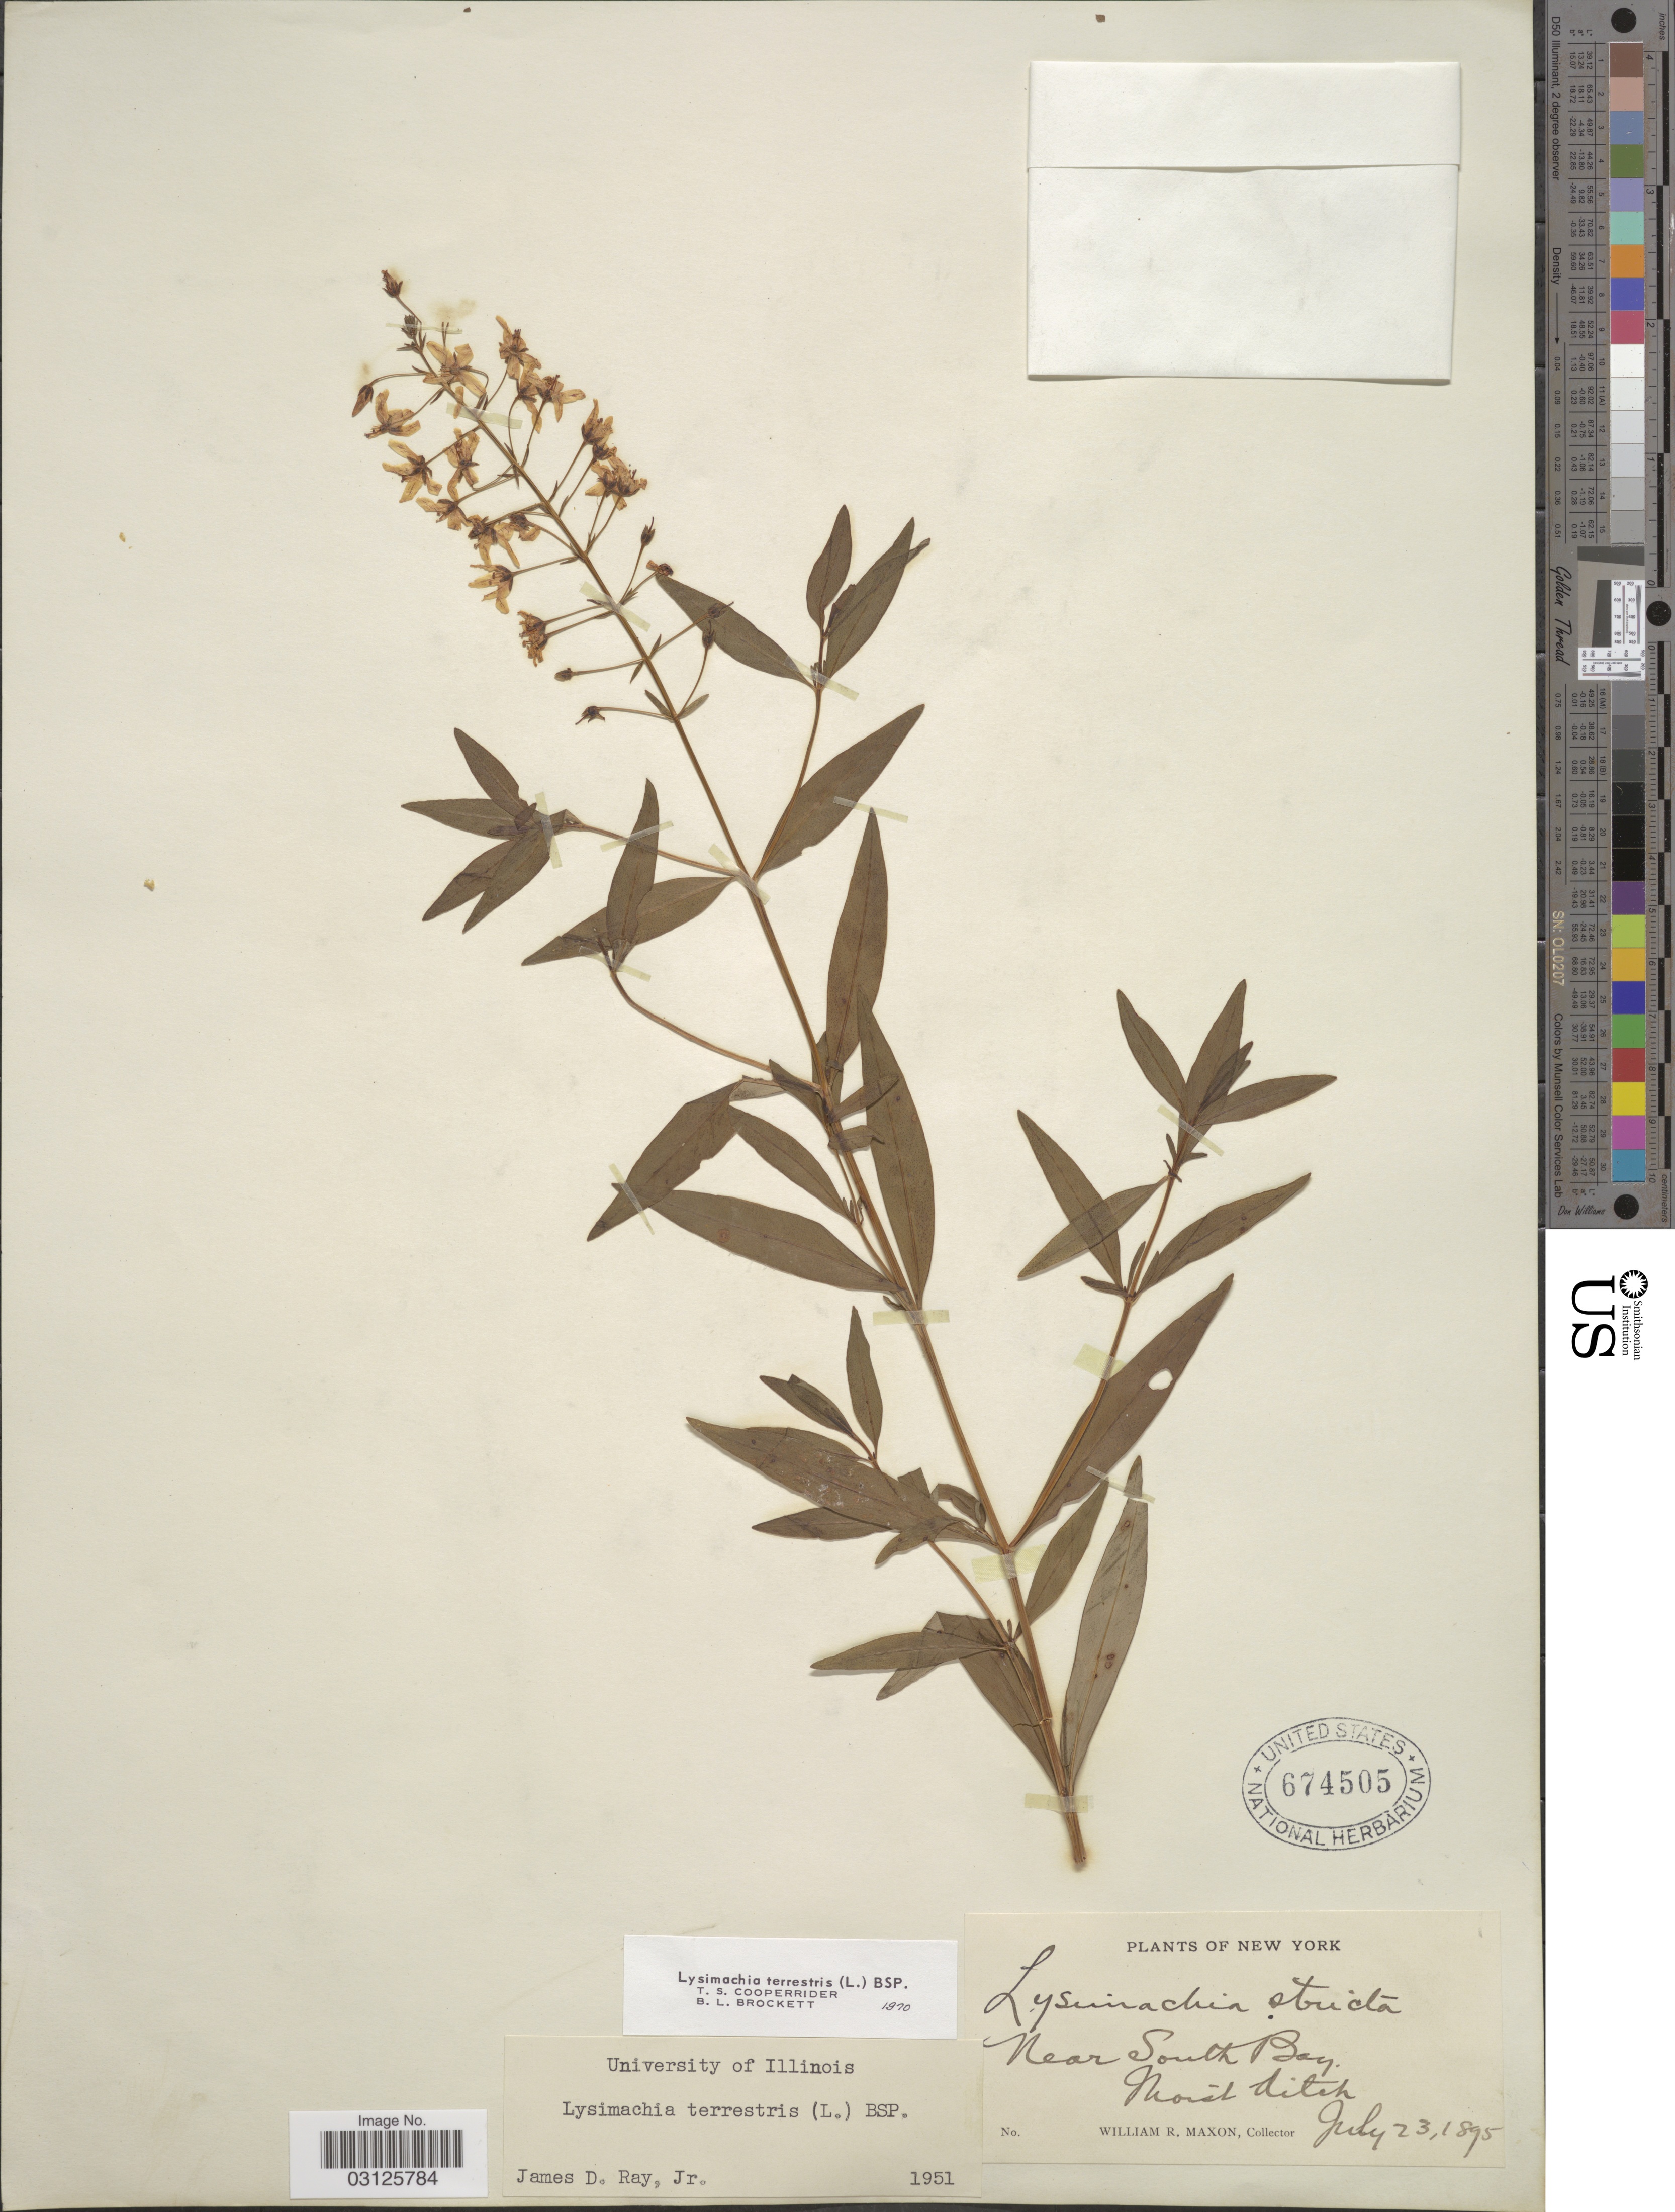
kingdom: Plantae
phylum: Tracheophyta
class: Magnoliopsida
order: Ericales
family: Primulaceae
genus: Lysimachia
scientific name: Lysimachia terrestris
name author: (L.) Britton, Stearns & Poggenb.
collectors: W. R. Maxon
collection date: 1895-07-23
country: United States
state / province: New York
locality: Near South Bay.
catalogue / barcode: US 674505